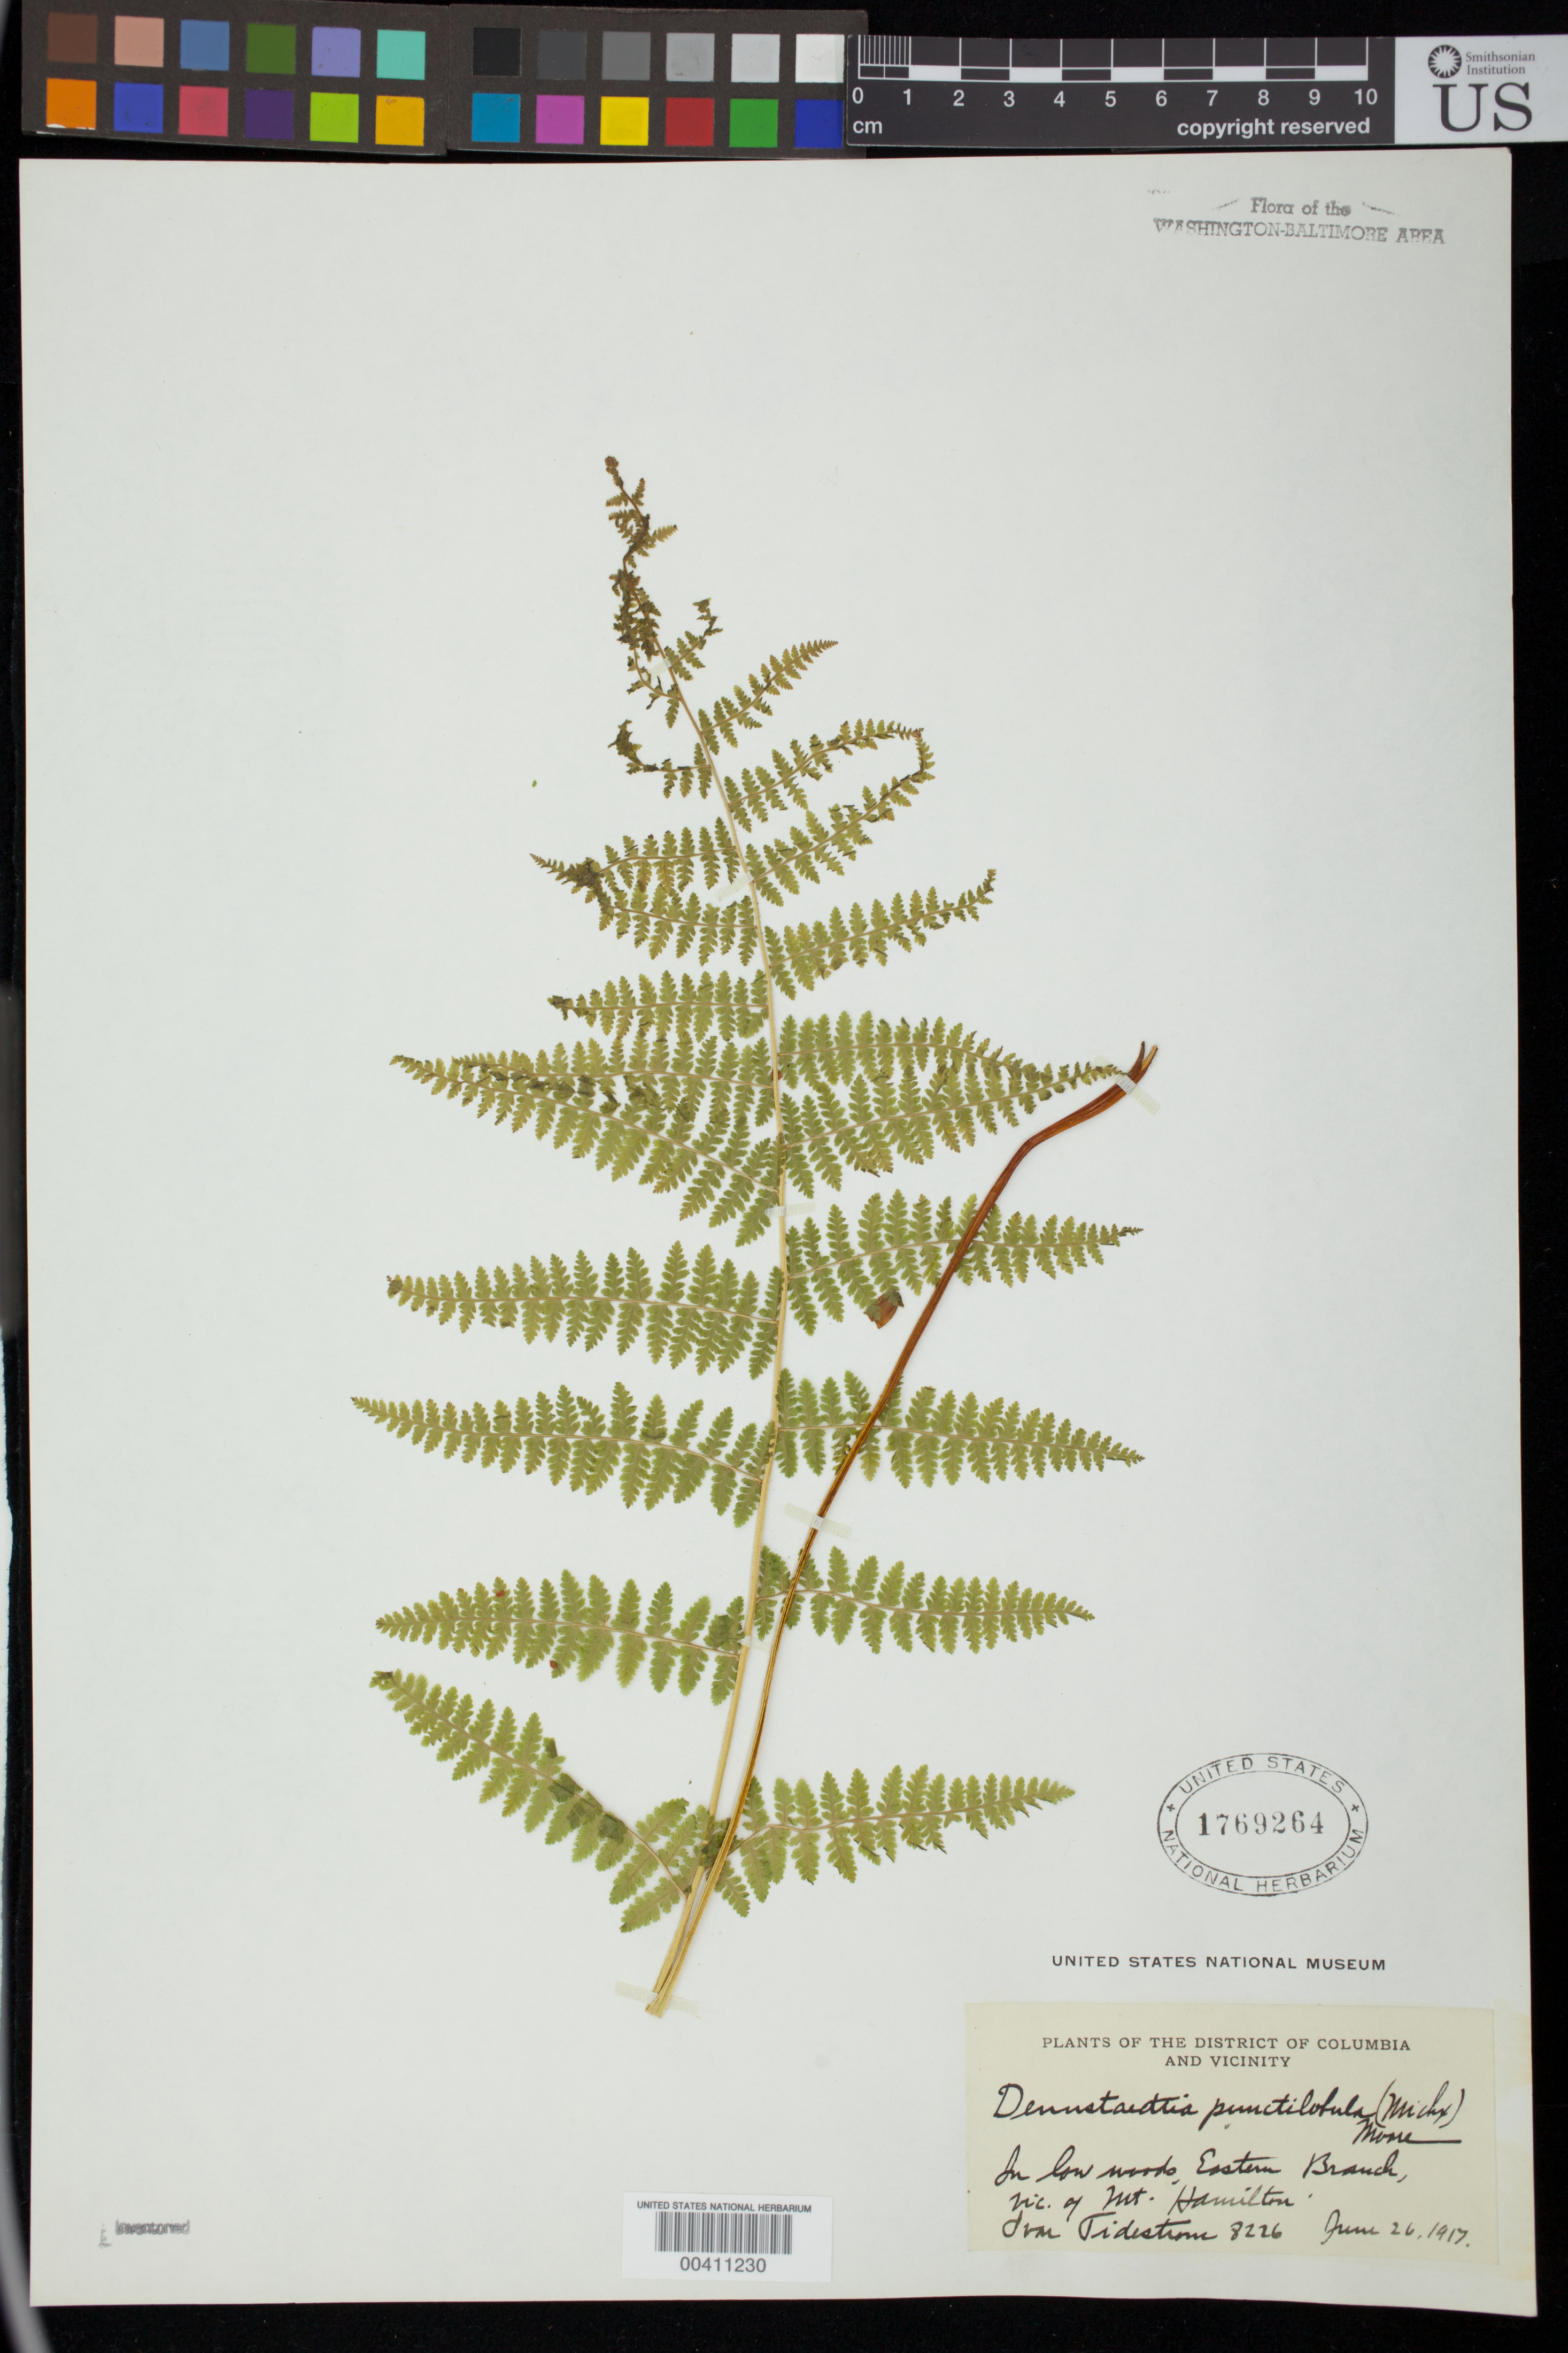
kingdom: Plantae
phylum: Tracheophyta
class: Polypodiopsida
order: Polypodiales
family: Dennstaedtiaceae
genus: Dennstaedtia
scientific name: Dennstaedtia punctilobula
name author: (Michx.) T. Moore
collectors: I. F. Tidestrom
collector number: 8226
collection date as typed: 26 Jun 1917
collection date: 1917-06-26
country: United States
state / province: District of Columbia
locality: Eastern Branch, Mount Hamilton vicinity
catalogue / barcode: US 1769264